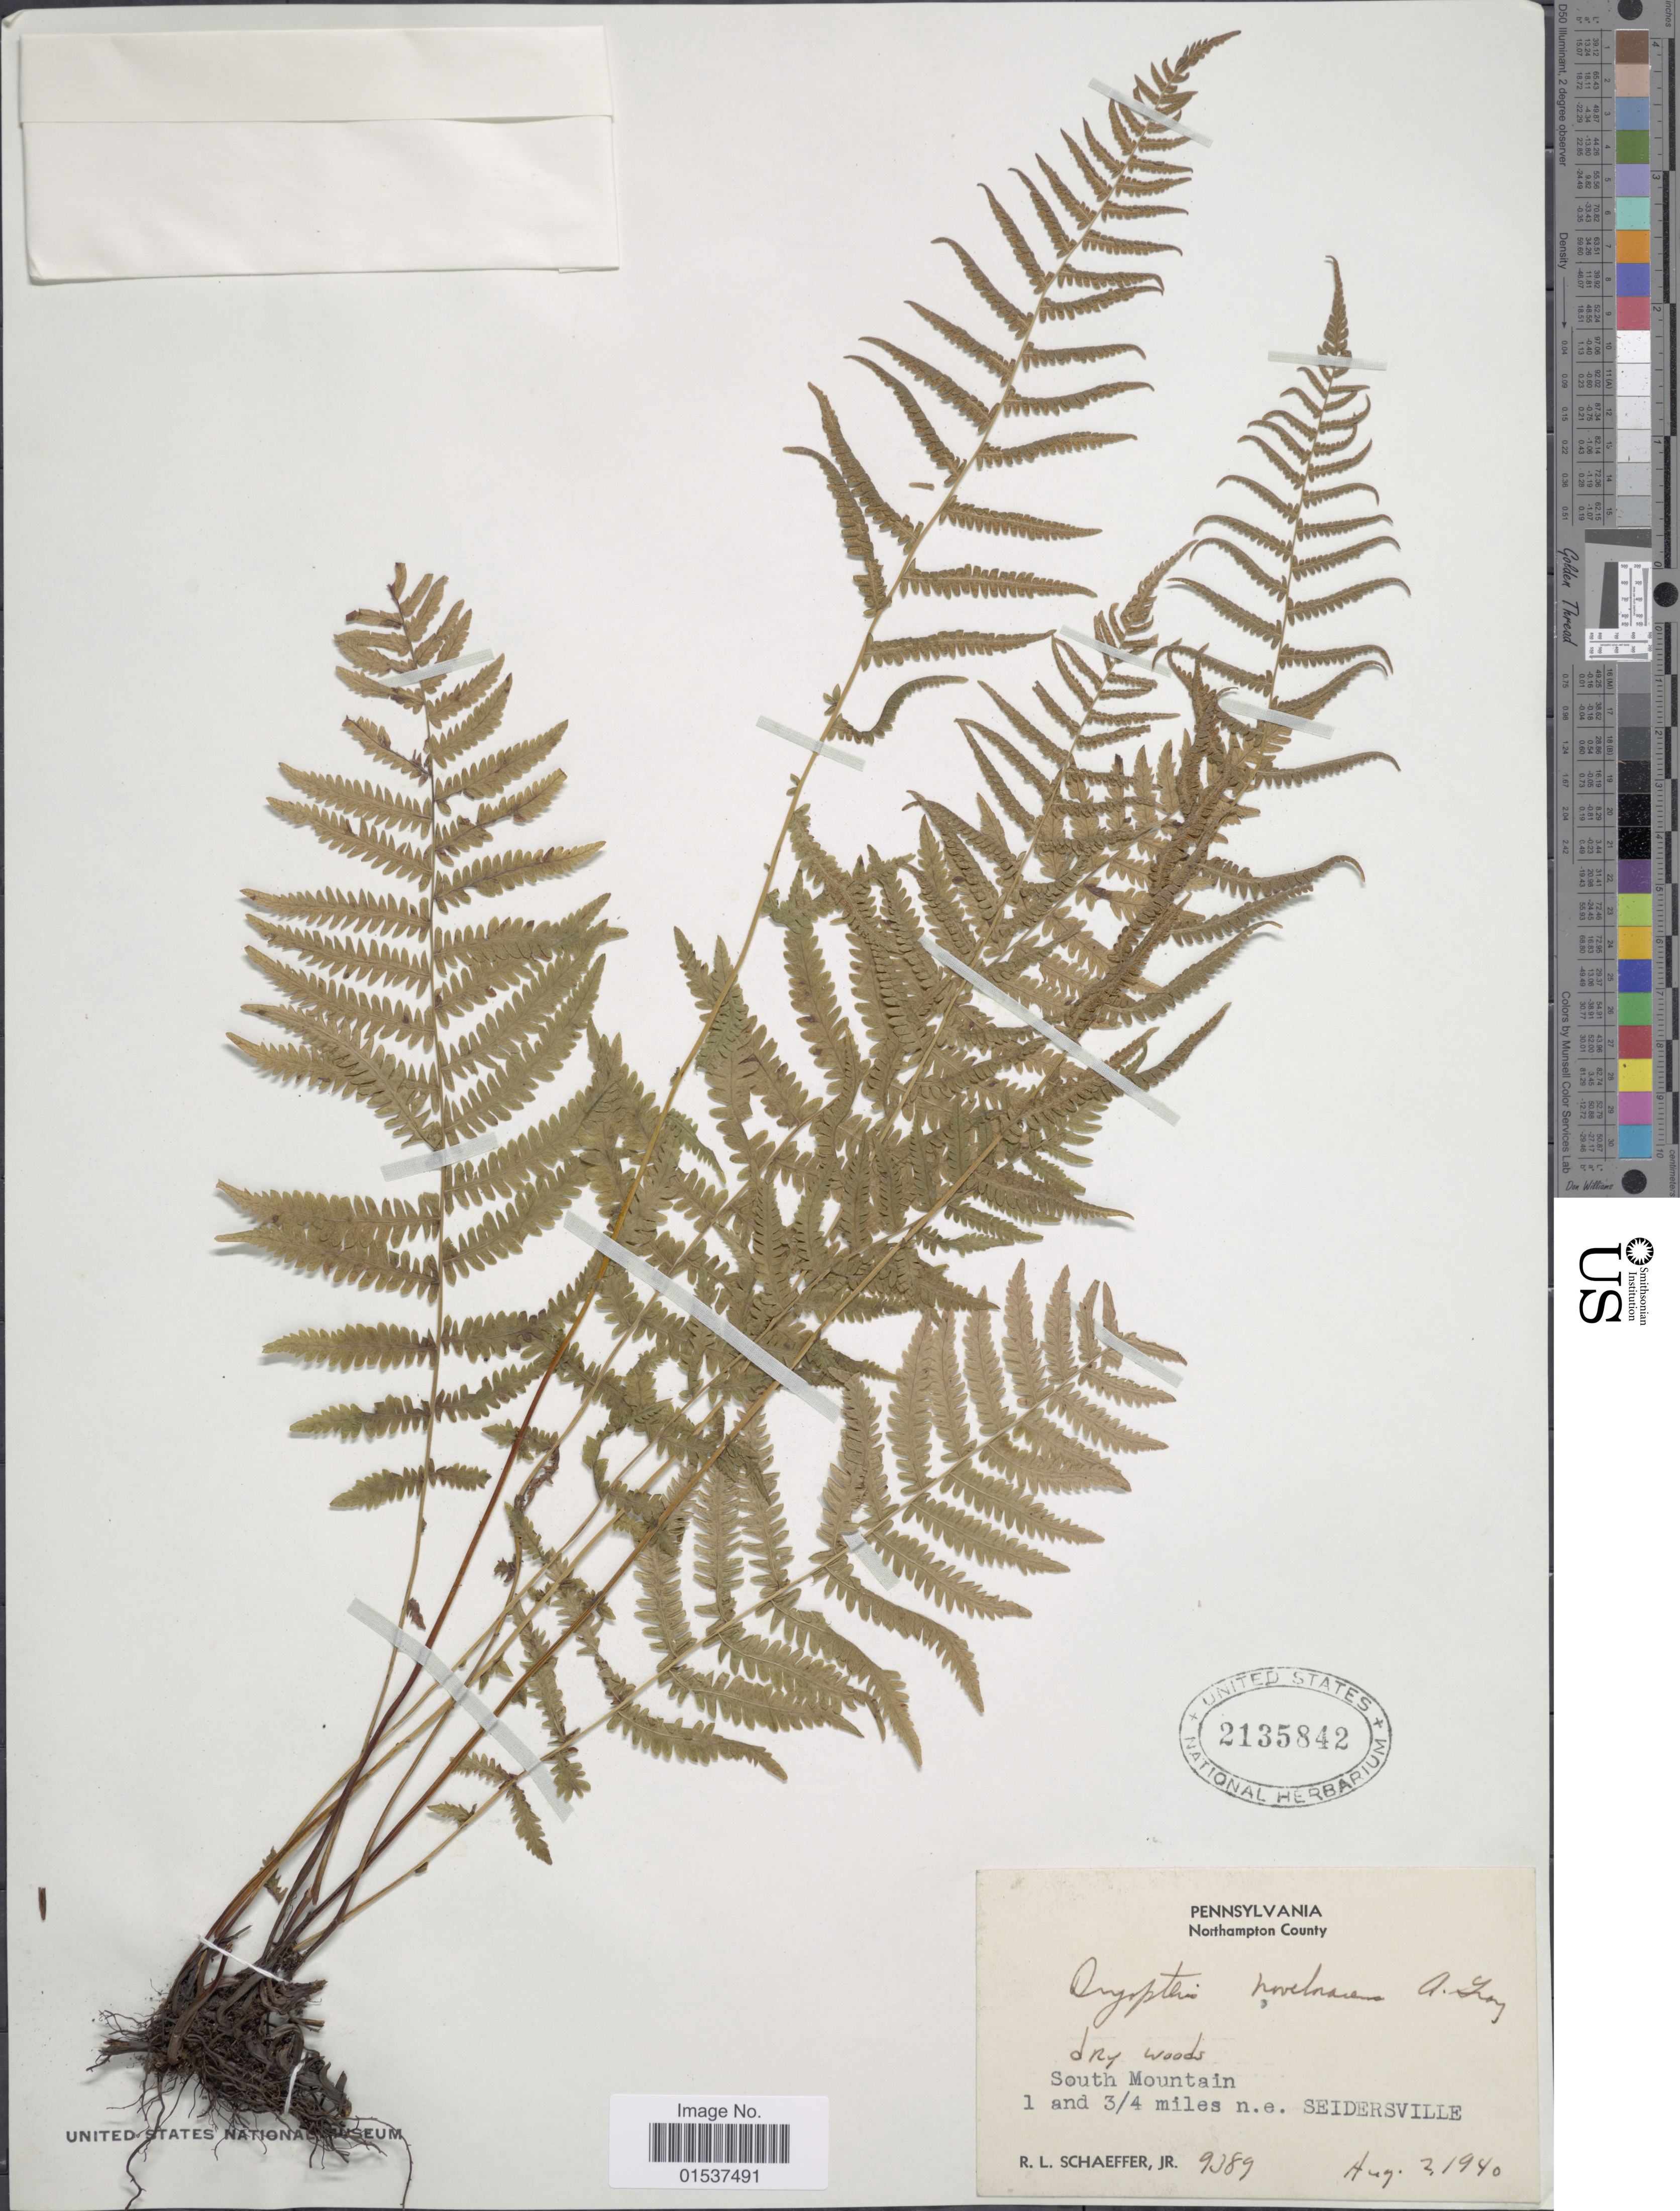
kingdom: Plantae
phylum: Tracheophyta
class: Polypodiopsida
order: Polypodiales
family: Thelypteridaceae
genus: Parathelypteris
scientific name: Parathelypteris noveboracensis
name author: (L.) Ching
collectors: R. L. Schaeffer Jr.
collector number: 9389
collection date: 1940-08-02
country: United States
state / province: Pennsylvania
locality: Northhampton County. South Mountain. 1 and 3/4 miles n.e. seidersville.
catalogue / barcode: US 2135842